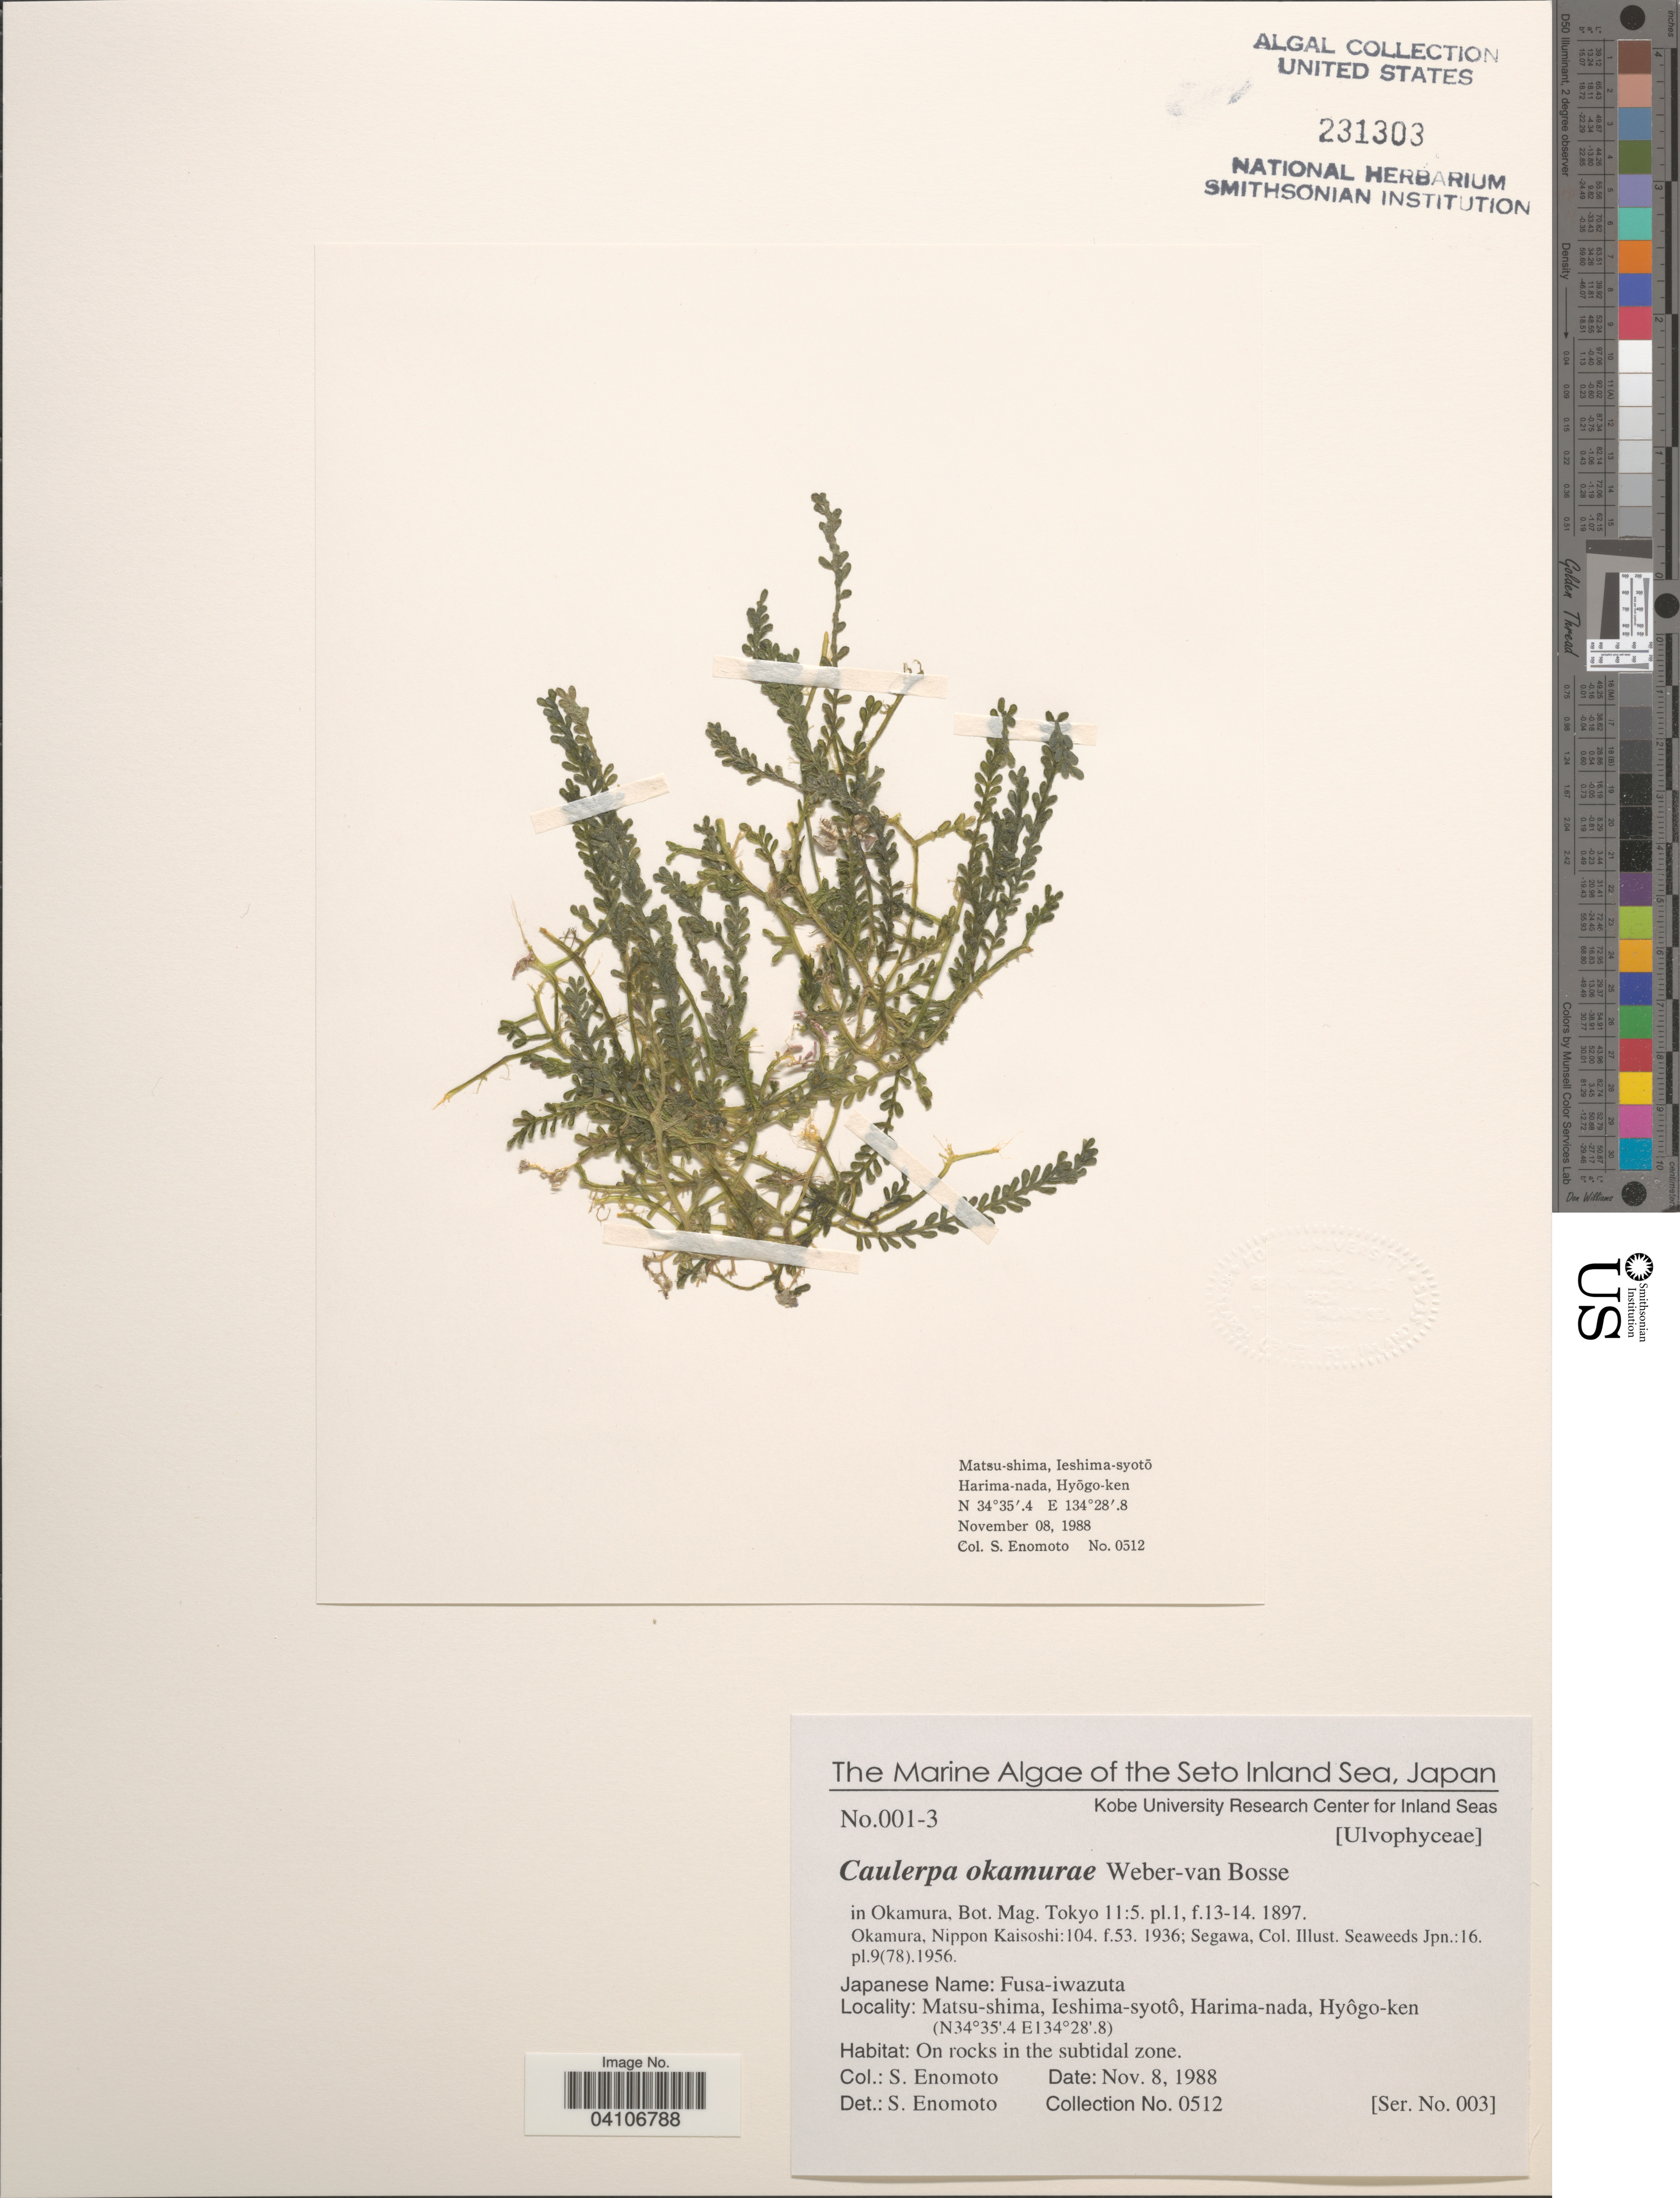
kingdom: Plantae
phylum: Chlorophyta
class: Ulvophyceae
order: Bryopsidales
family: Caulerpaceae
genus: Caulerpa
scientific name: Caulerpa okamurae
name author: Weber Bosse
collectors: S. Enomoto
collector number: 0512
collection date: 1988-11-08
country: Japan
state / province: Hyogo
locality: The Seto Inland Sea. Matsu-shima, Ieshima-syotô, Harima-nada, Hyôgo-ken. On rocks in the subtidal zone.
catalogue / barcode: US 231303